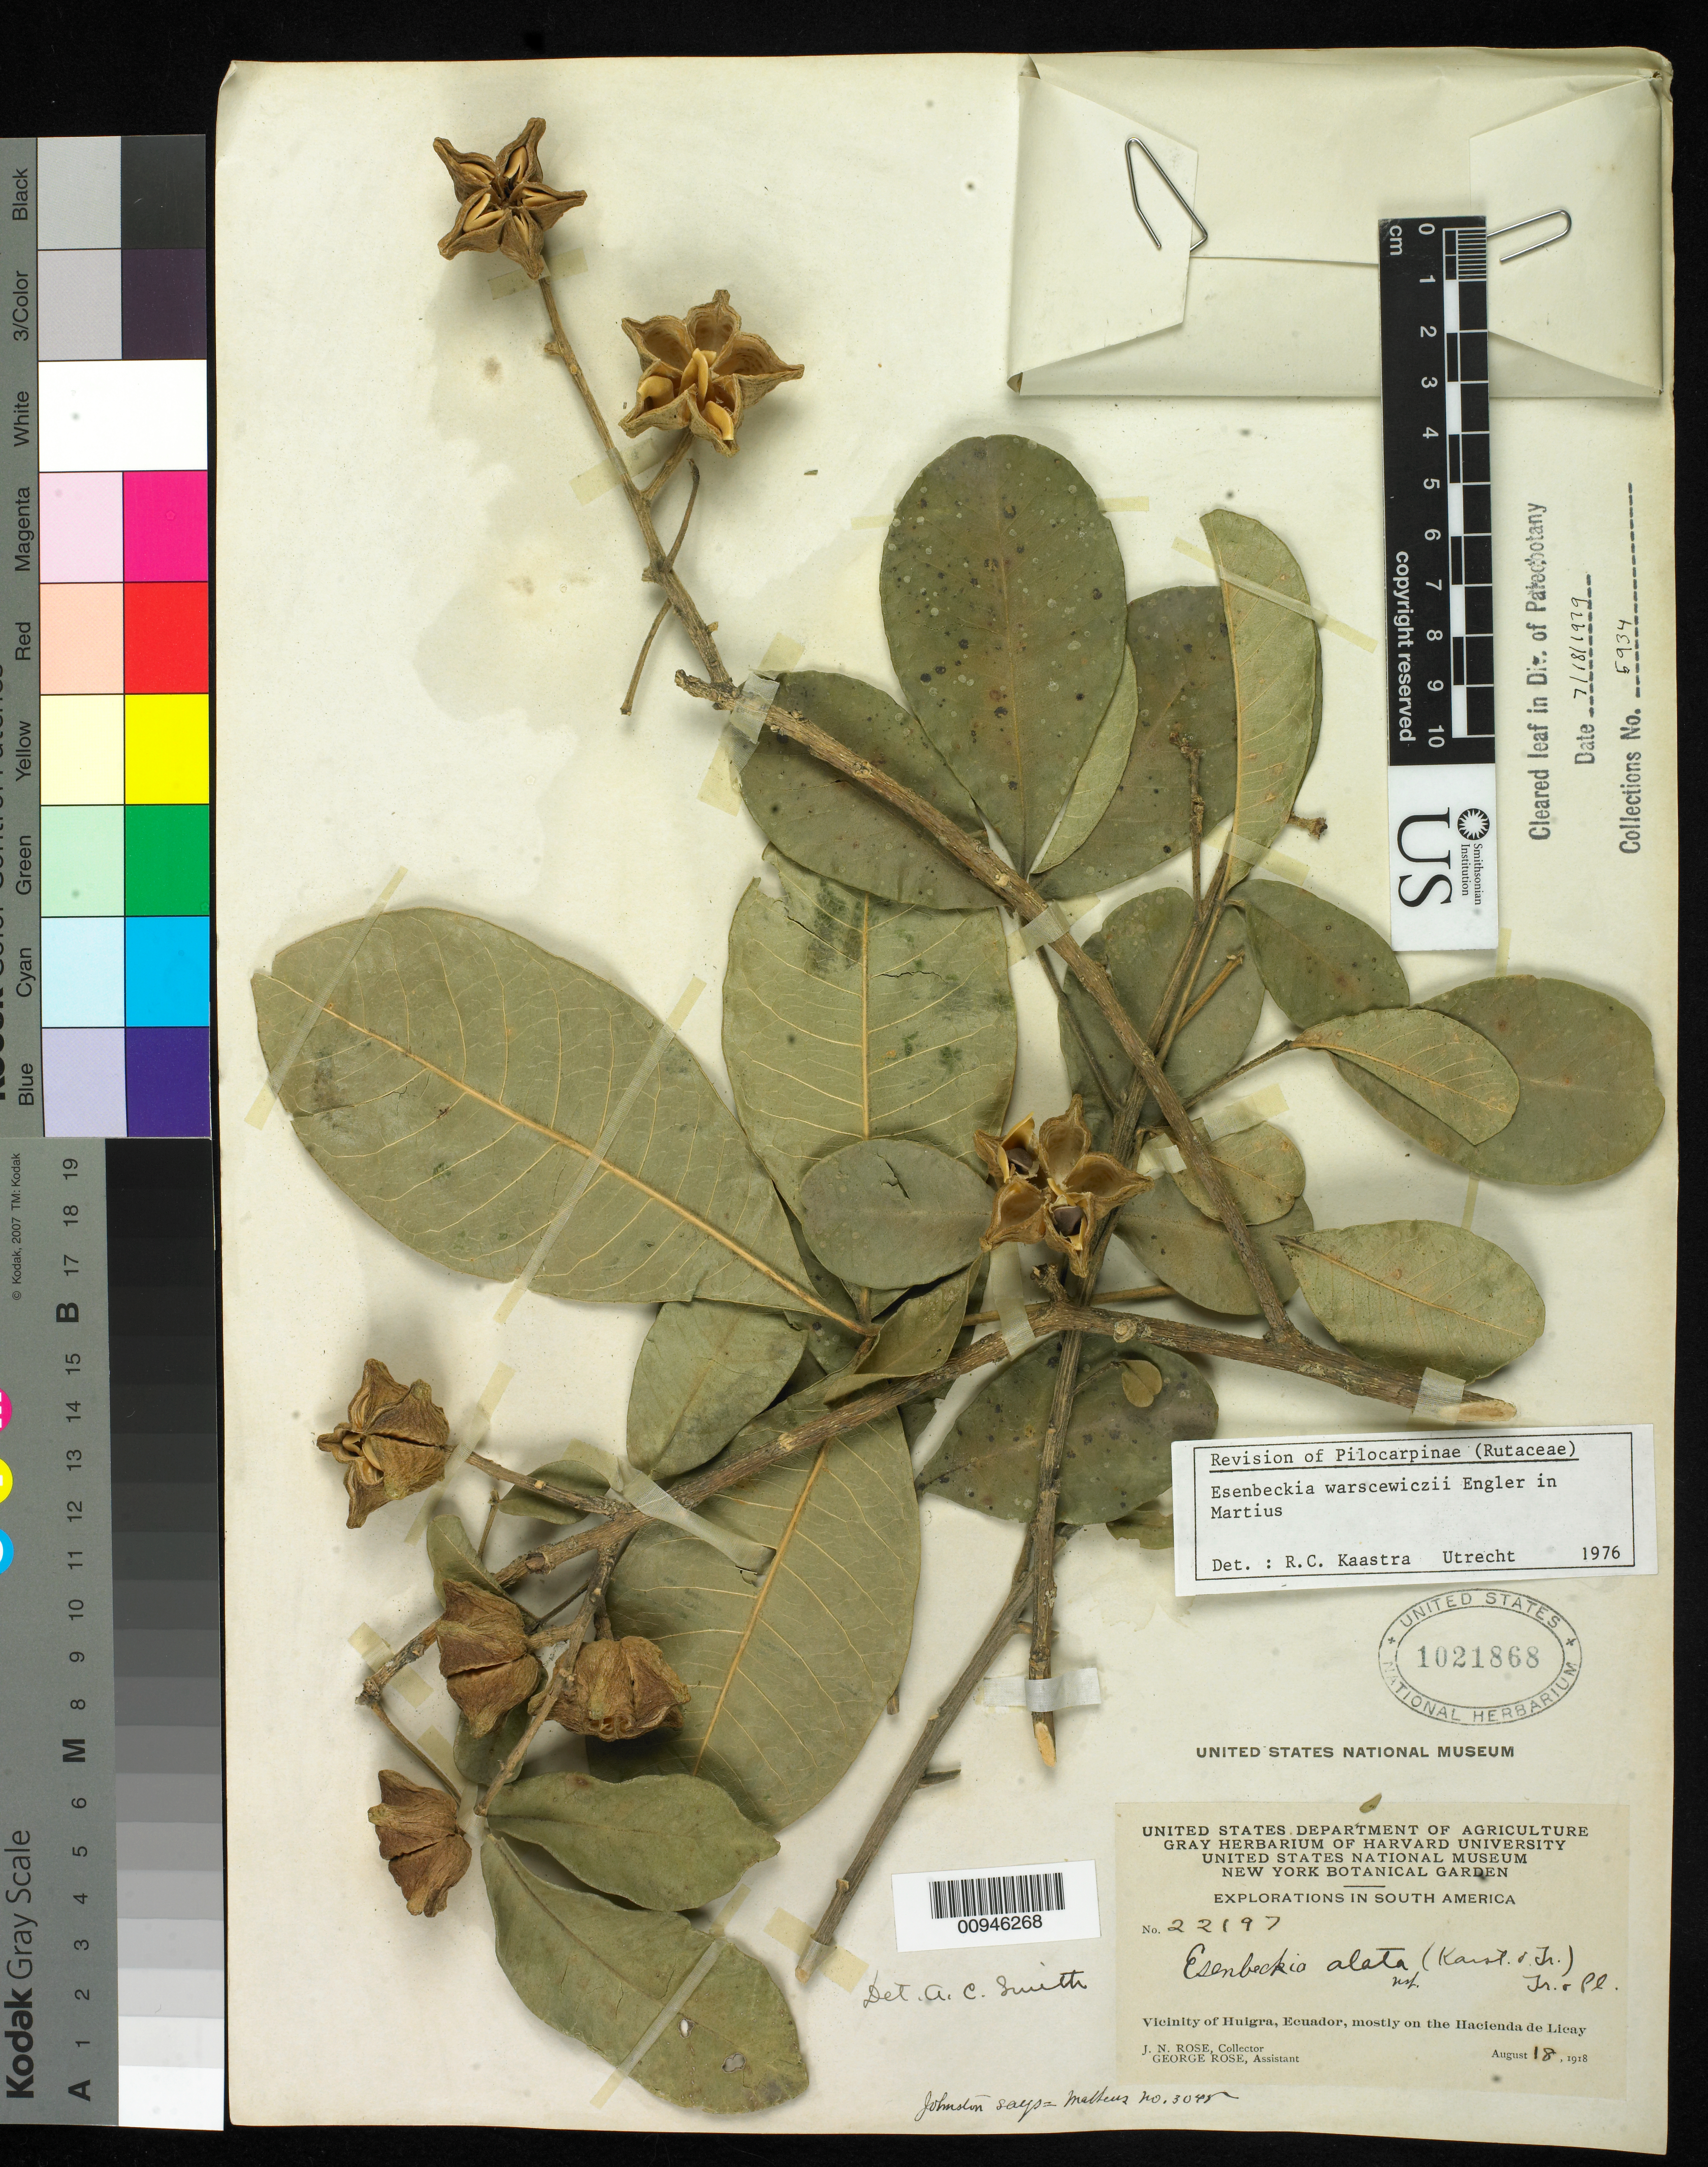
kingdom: Plantae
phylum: Tracheophyta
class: Magnoliopsida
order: Sapindales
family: Rutaceae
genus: Esenbeckia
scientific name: Esenbeckia warscewiczii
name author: Engl.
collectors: J. N. Rose & G. Rose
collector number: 22197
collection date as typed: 18 Aug 1918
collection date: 1918-08-18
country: Ecuador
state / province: Chimborazo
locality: Mostly on Hacienda de Licay, vicinity of Huigra.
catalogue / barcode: US 1021868